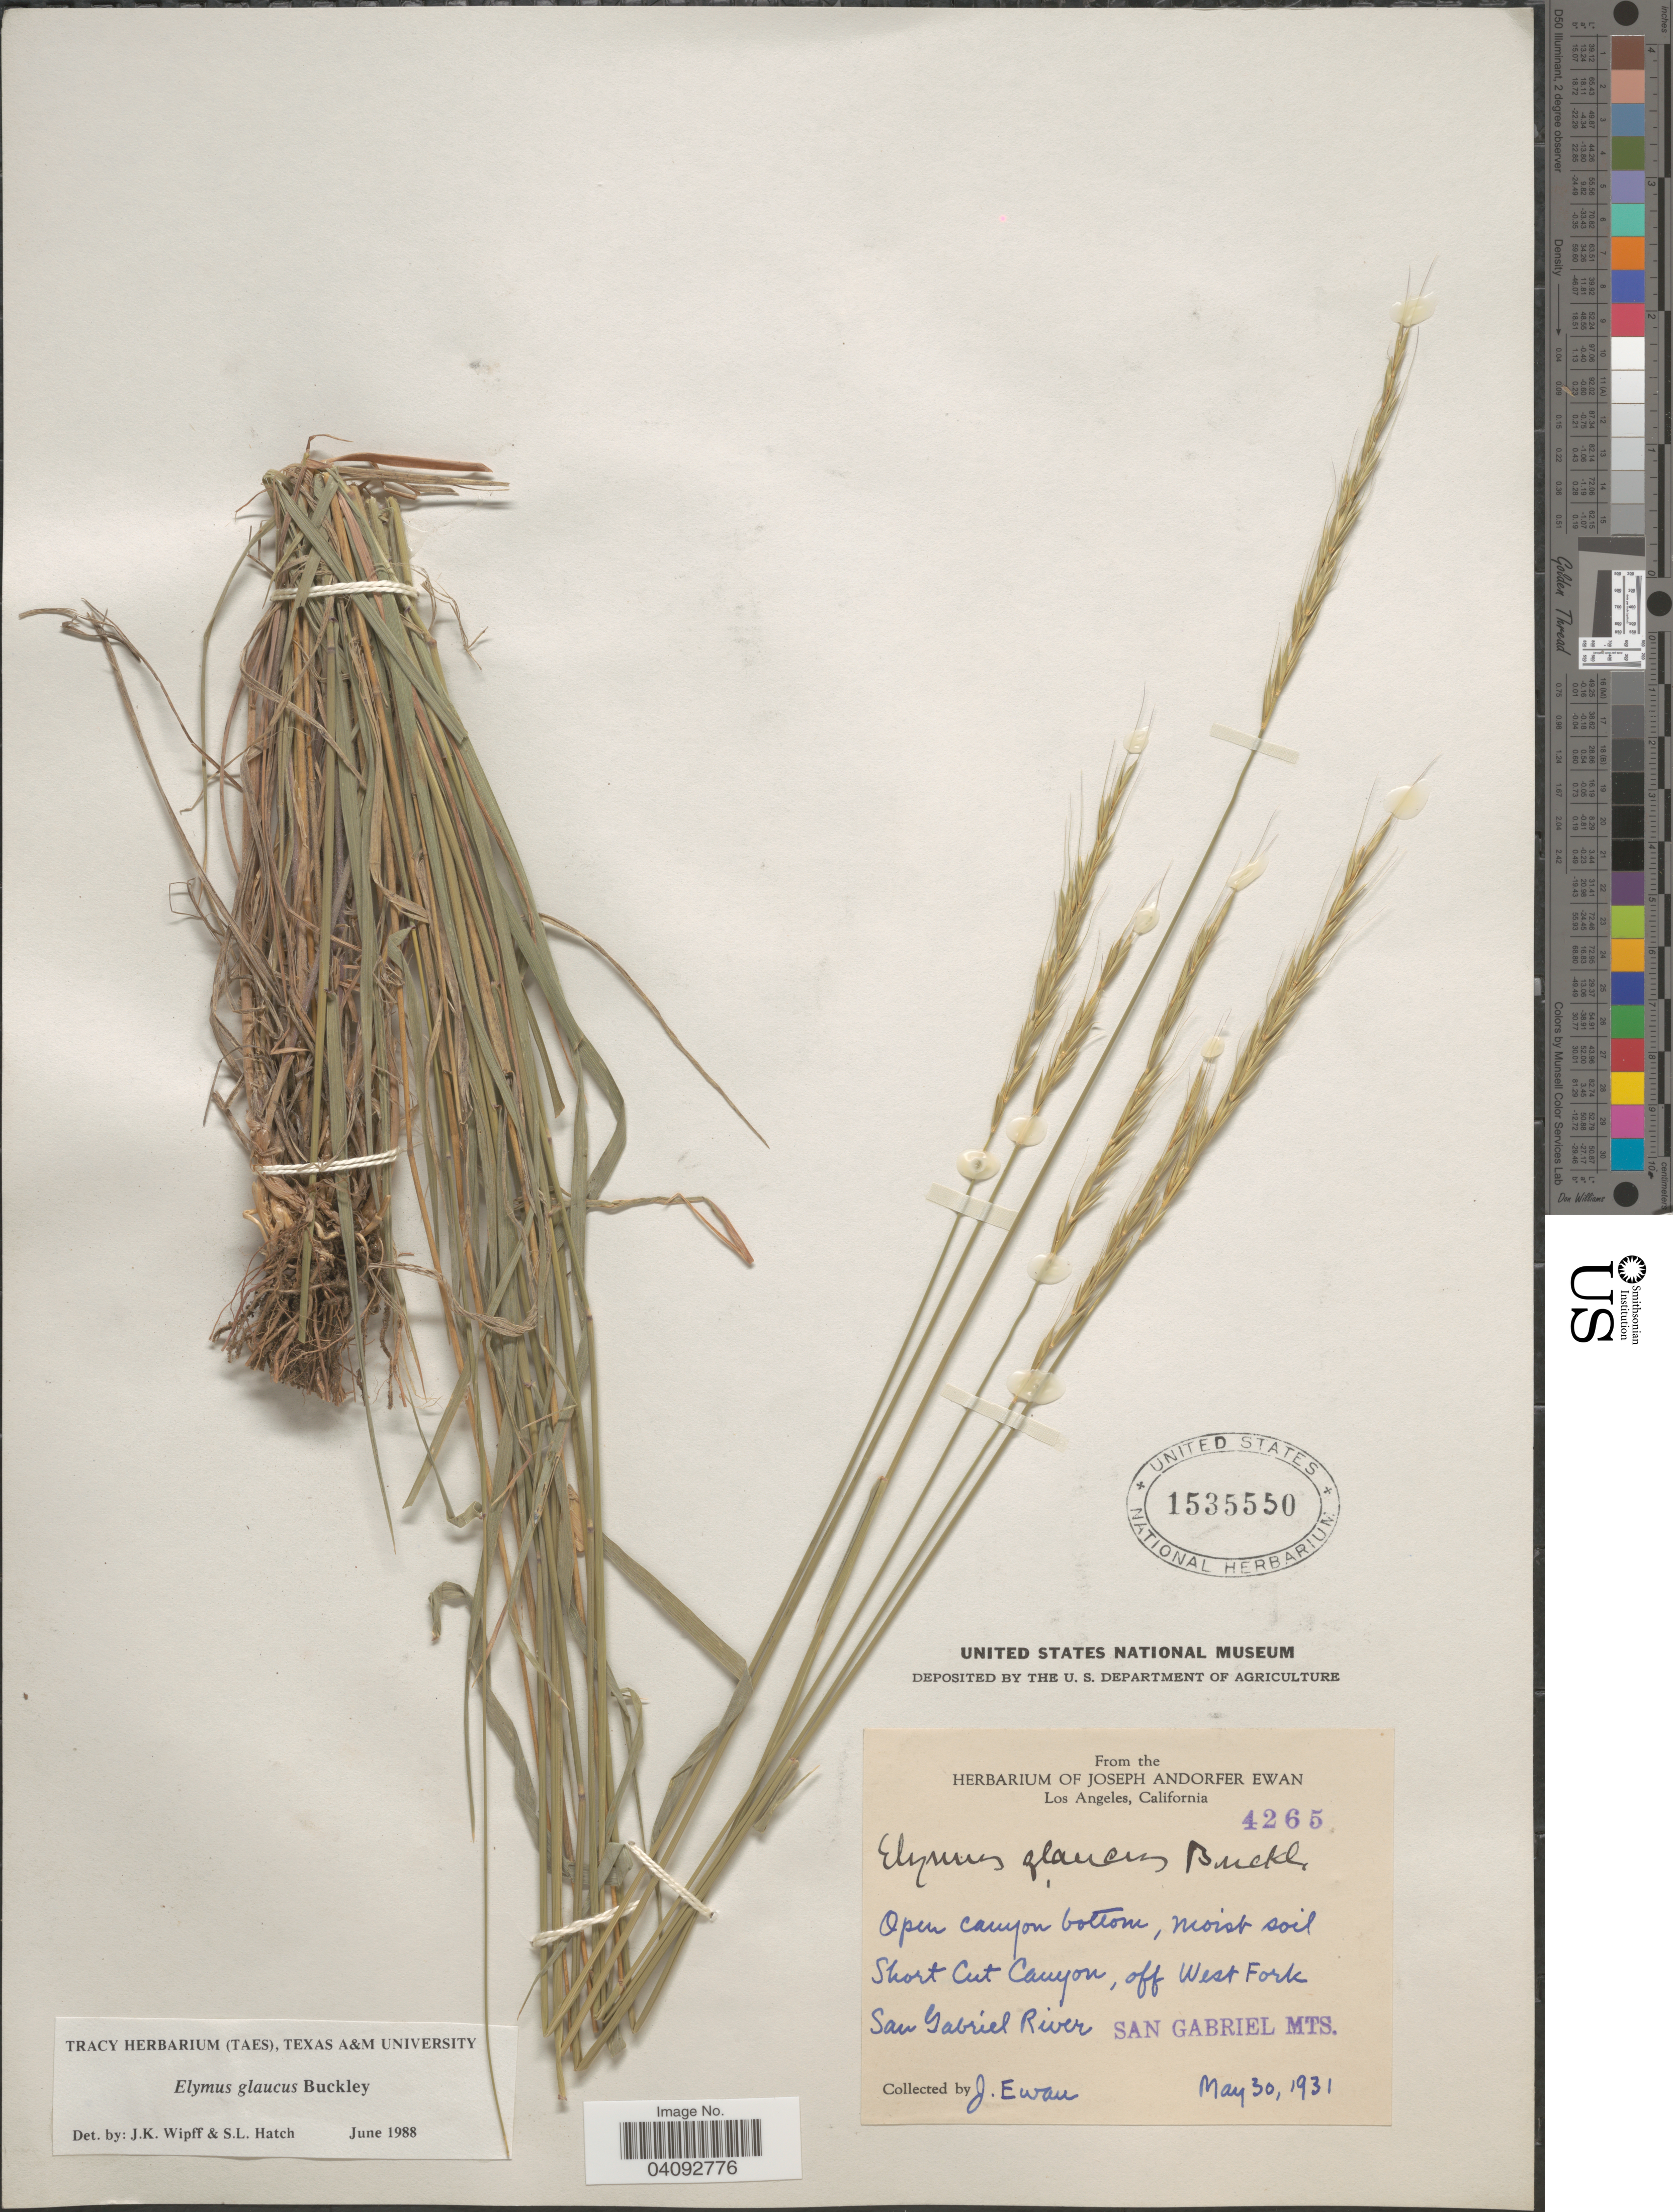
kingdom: Plantae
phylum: Tracheophyta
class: Liliopsida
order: Poales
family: Poaceae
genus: Elymus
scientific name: Elymus glaucus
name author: Buckley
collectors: J. A. Ewan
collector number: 4265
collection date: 1931-05-30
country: United States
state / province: California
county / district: Los Angeles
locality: Los Angeles. Open canyon bottom, moist soil. Short Cut Canyon, off West Fork. San Gabriel River. San Gabriel Mts.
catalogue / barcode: US 1535550